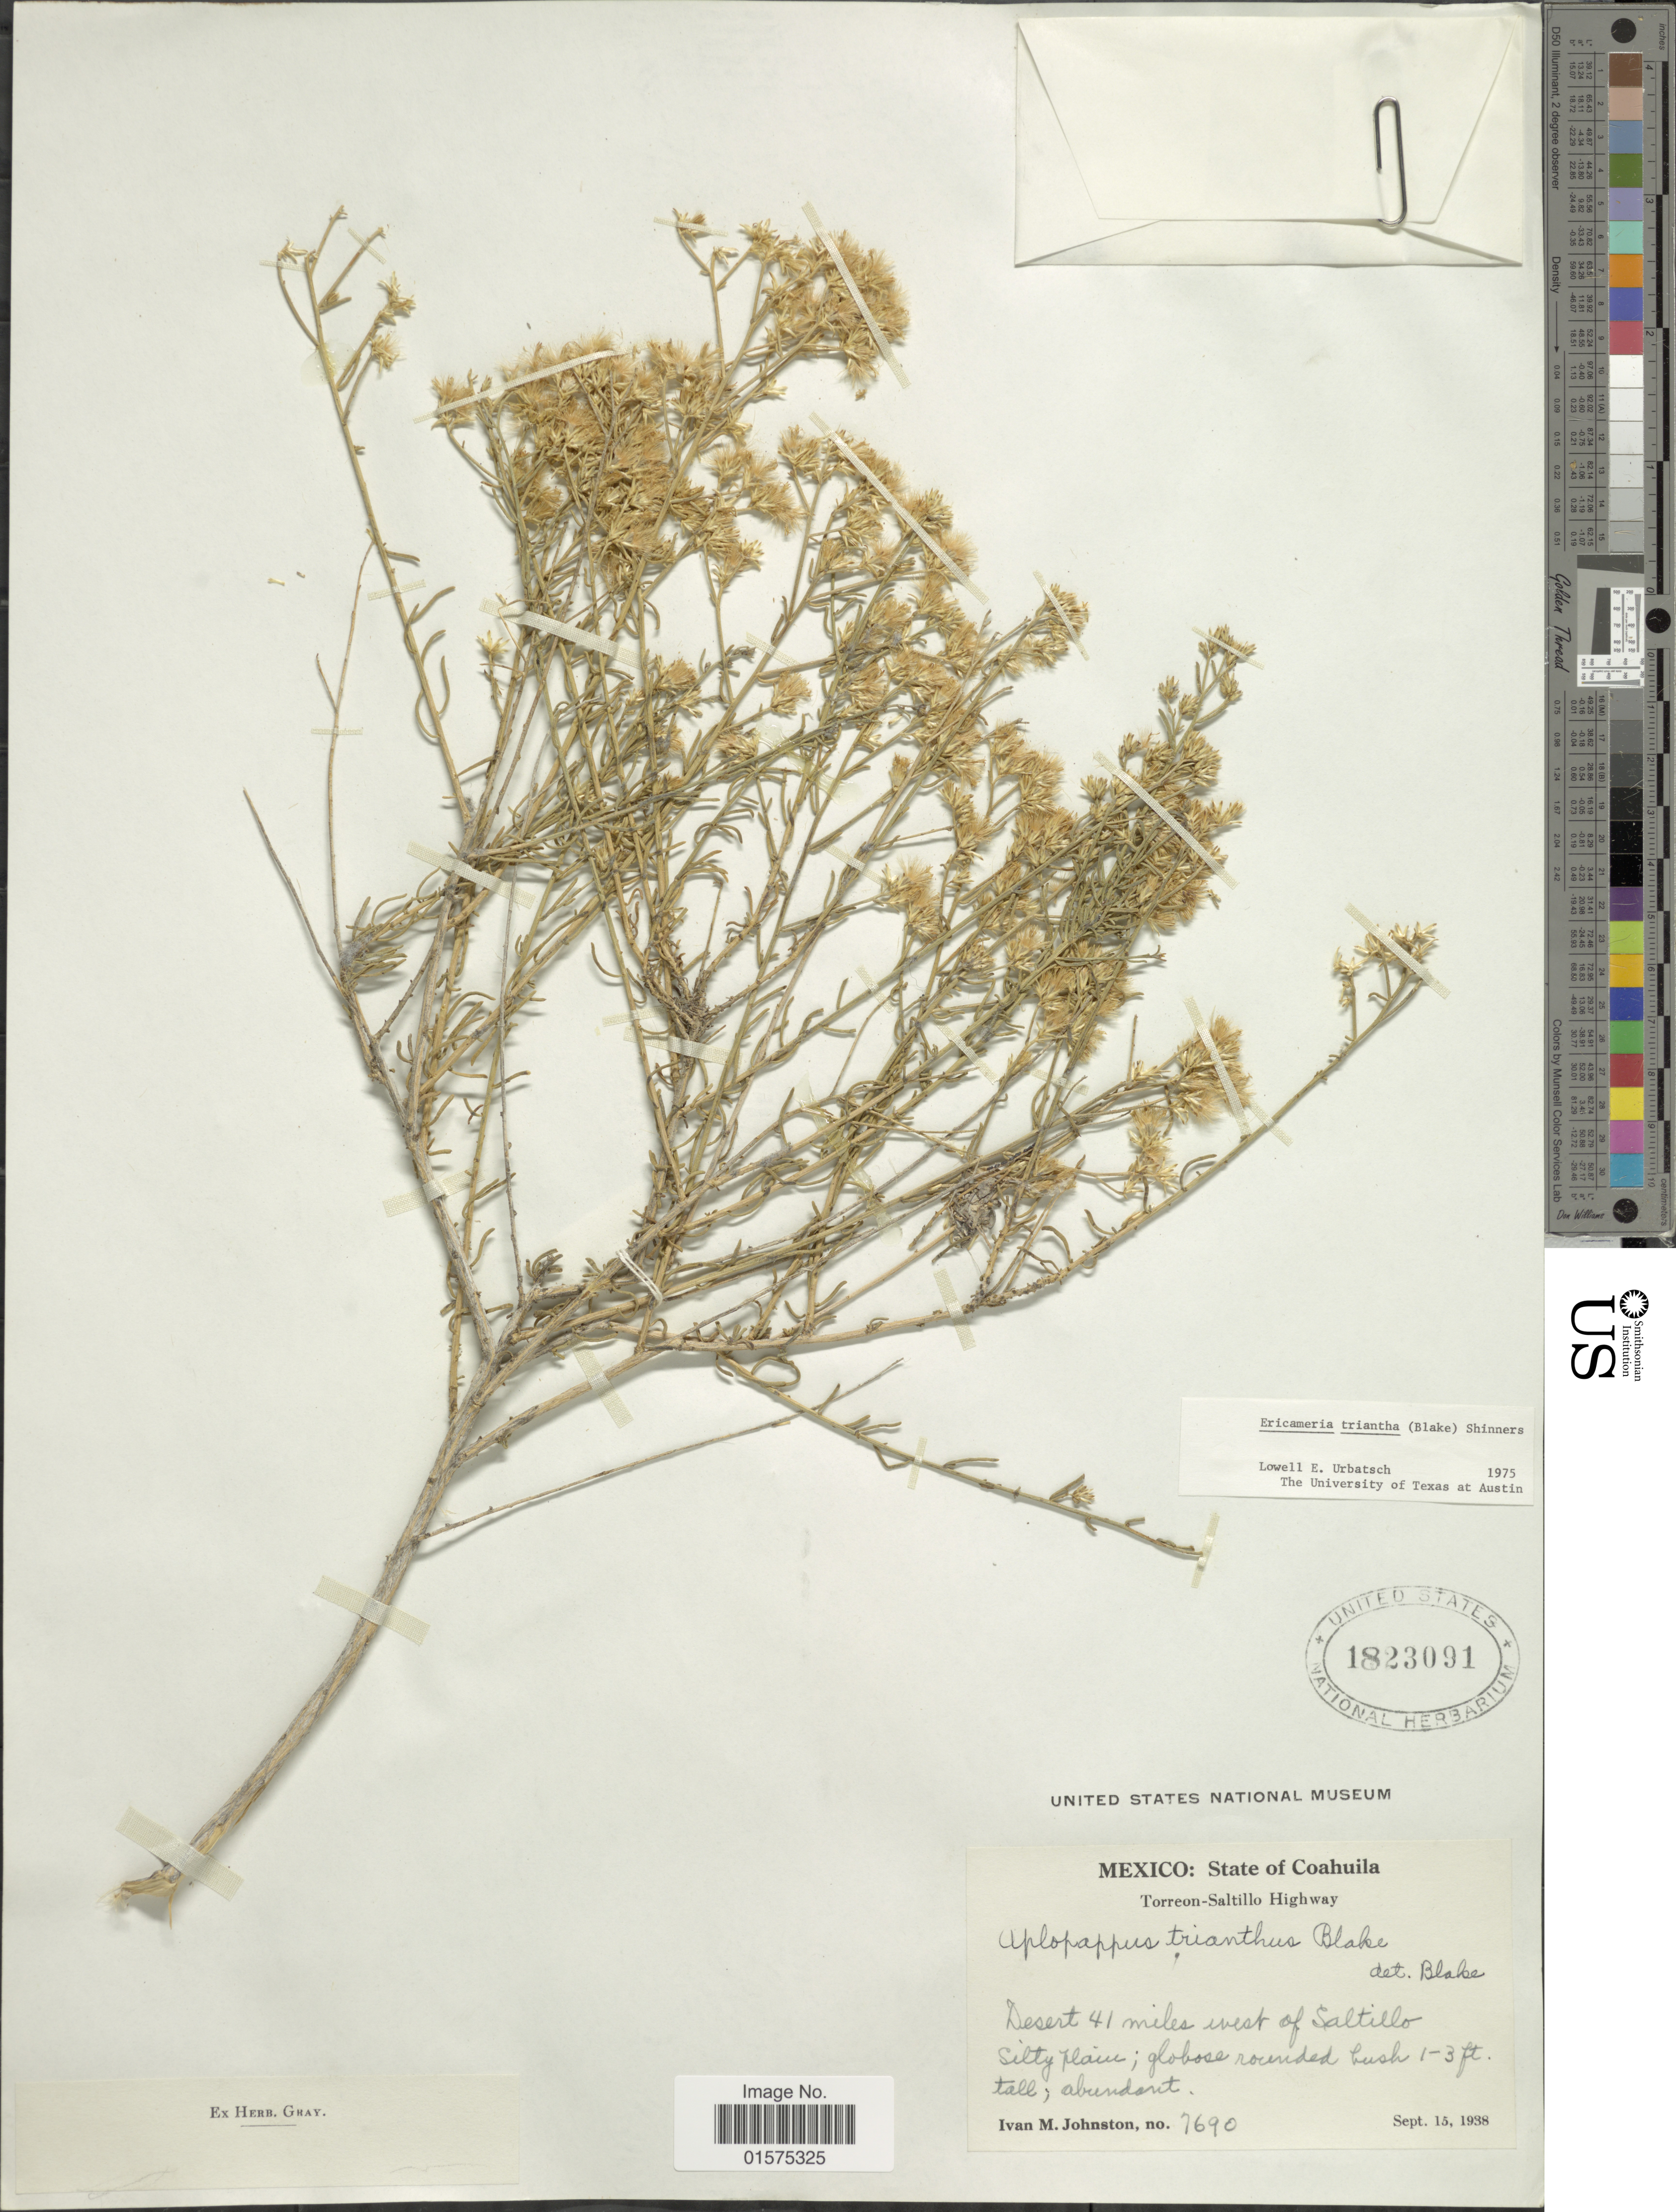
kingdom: Plantae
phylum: Tracheophyta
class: Magnoliopsida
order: Asterales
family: Asteraceae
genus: Xylothamia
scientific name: Xylothamia triantha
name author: (S.F. Blake) G.L. Nesom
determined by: Urbatsch, Lowell E., Curator (LSU), Louisiana State University (UNITED STATES)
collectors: I.M. Johnston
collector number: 7690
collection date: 1938-09-15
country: Mexico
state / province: Coahuila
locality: Torreon-Saltillo Highway. Desert 41 miles west of Saltillo Silty plain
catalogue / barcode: US 1823091